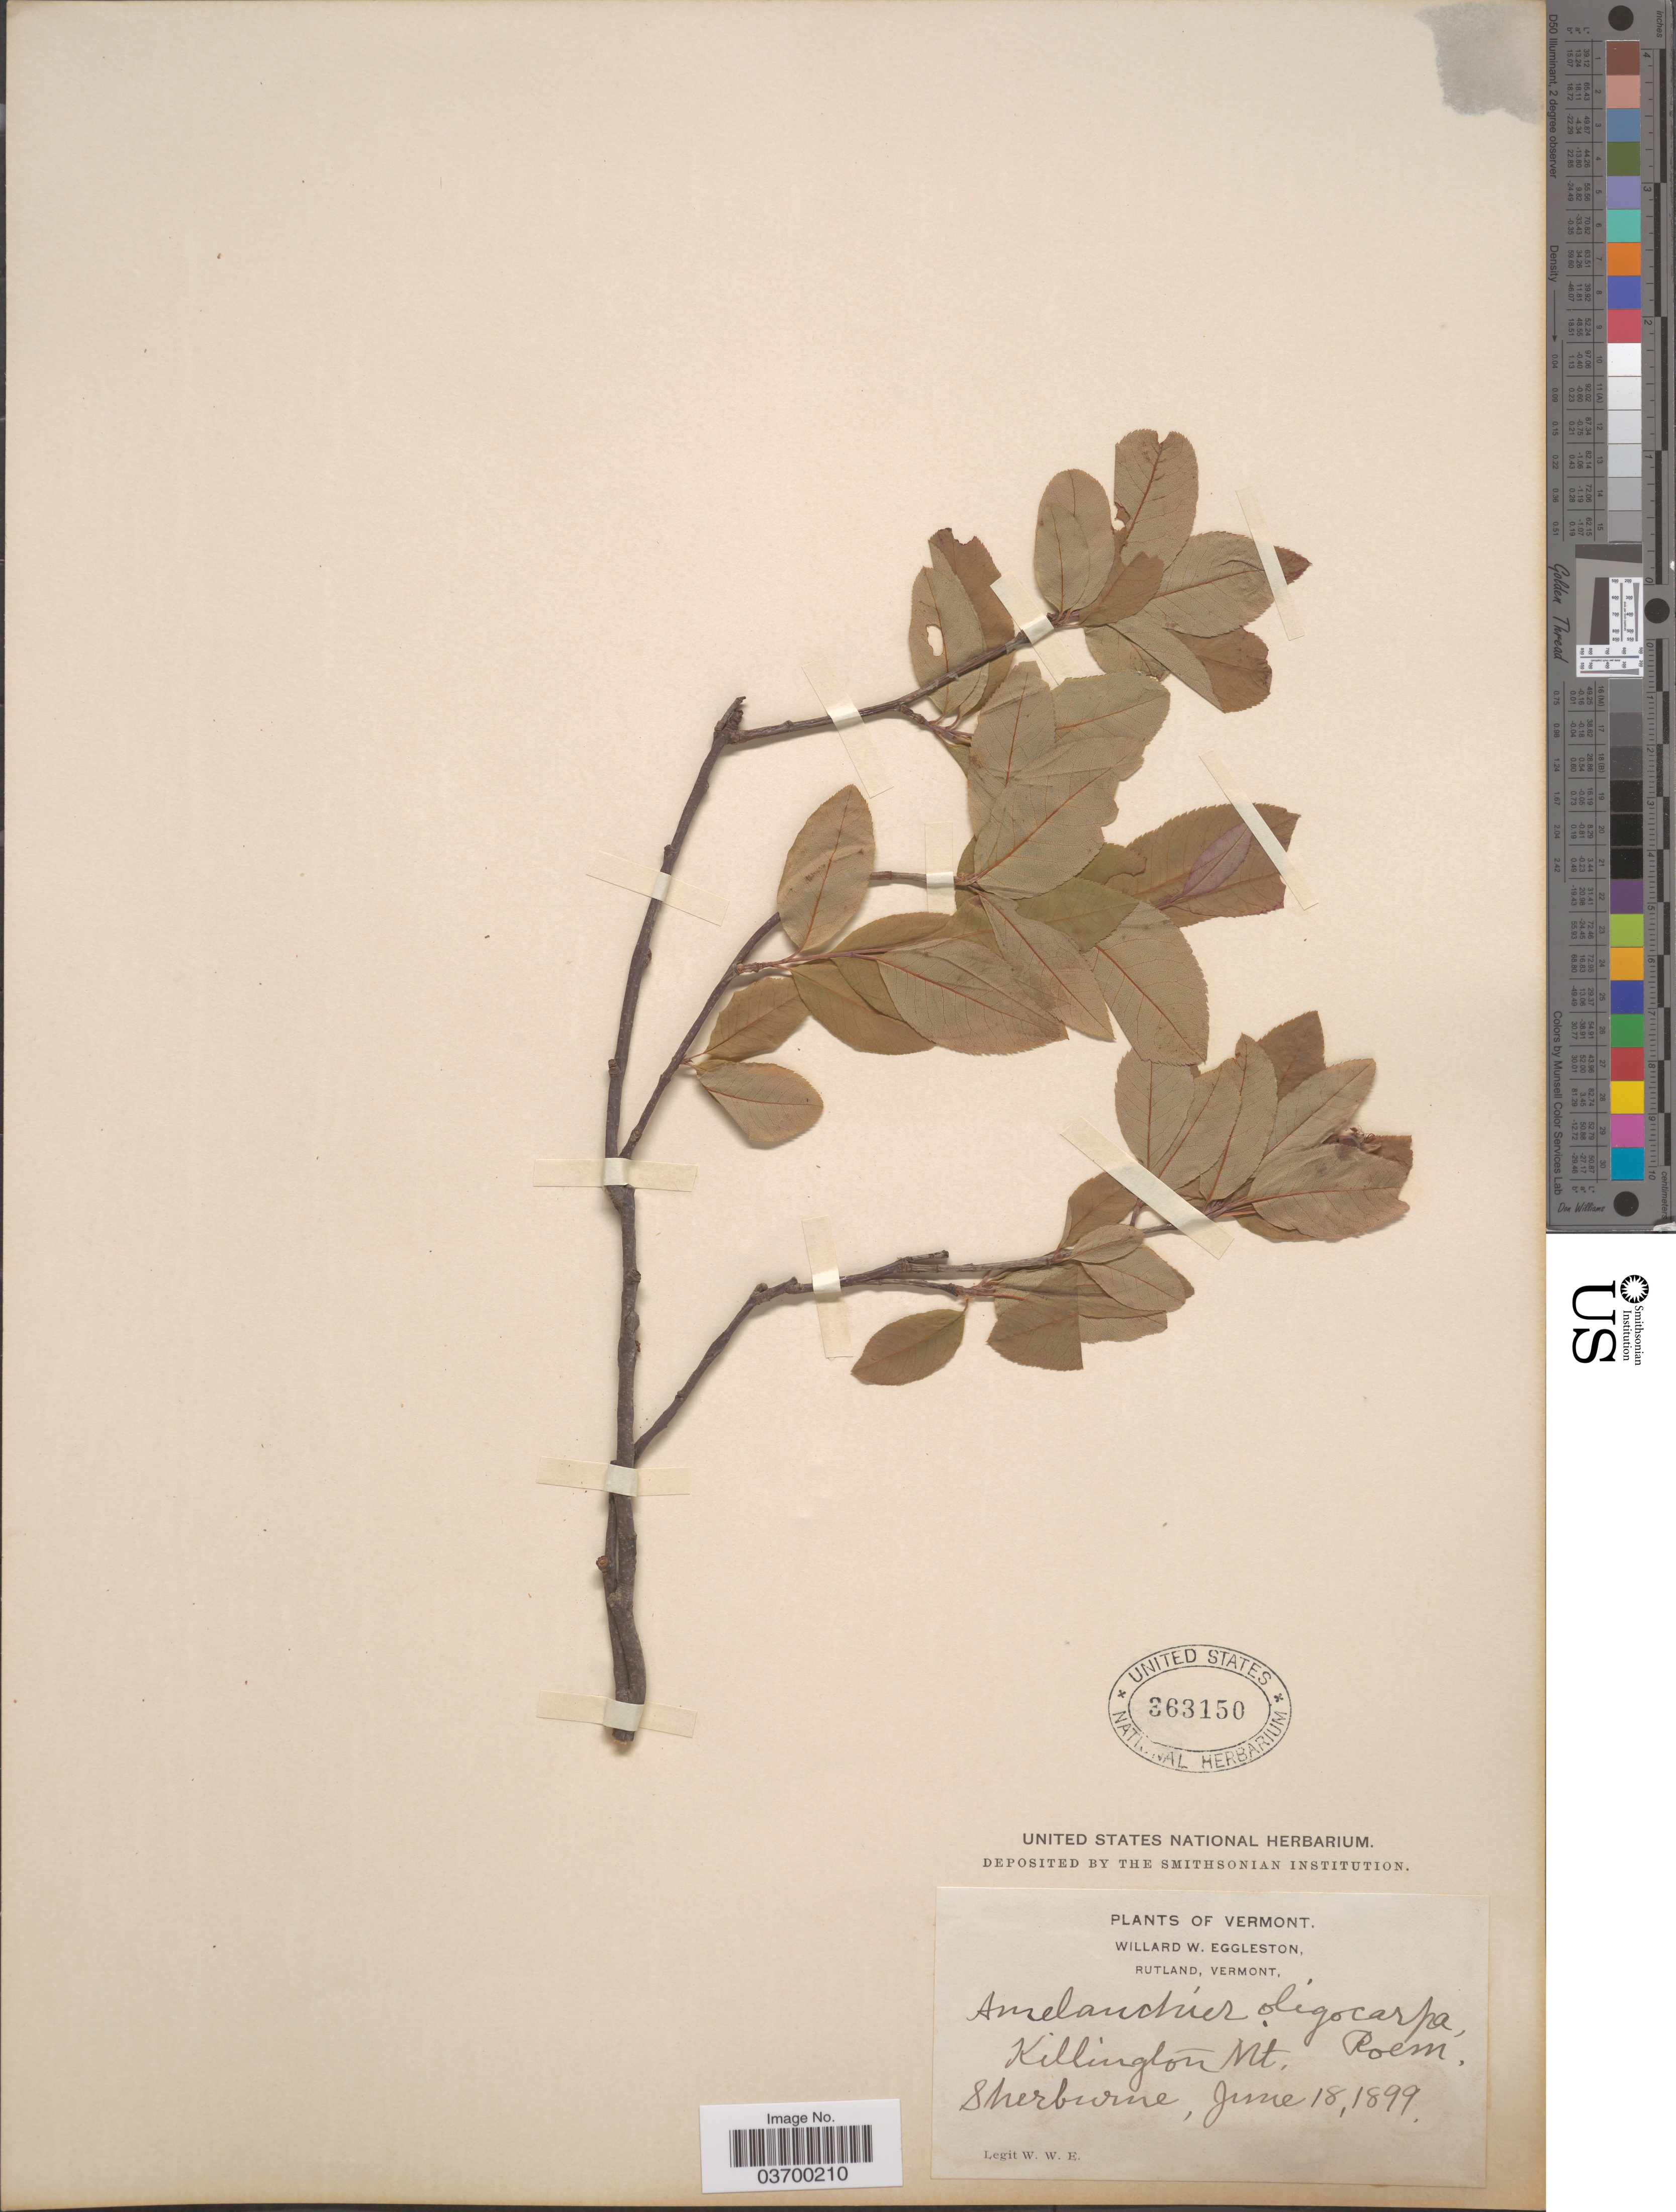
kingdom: Plantae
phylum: Tracheophyta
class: Magnoliopsida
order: Rosales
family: Rosaceae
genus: Amelanchier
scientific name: Amelanchier bartramiana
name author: (Tausch) M. Roem.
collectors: W. W. Eggleston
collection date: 1899-06-18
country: United States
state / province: Vermont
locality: Killington Mt. Sherburne.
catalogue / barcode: US 363150